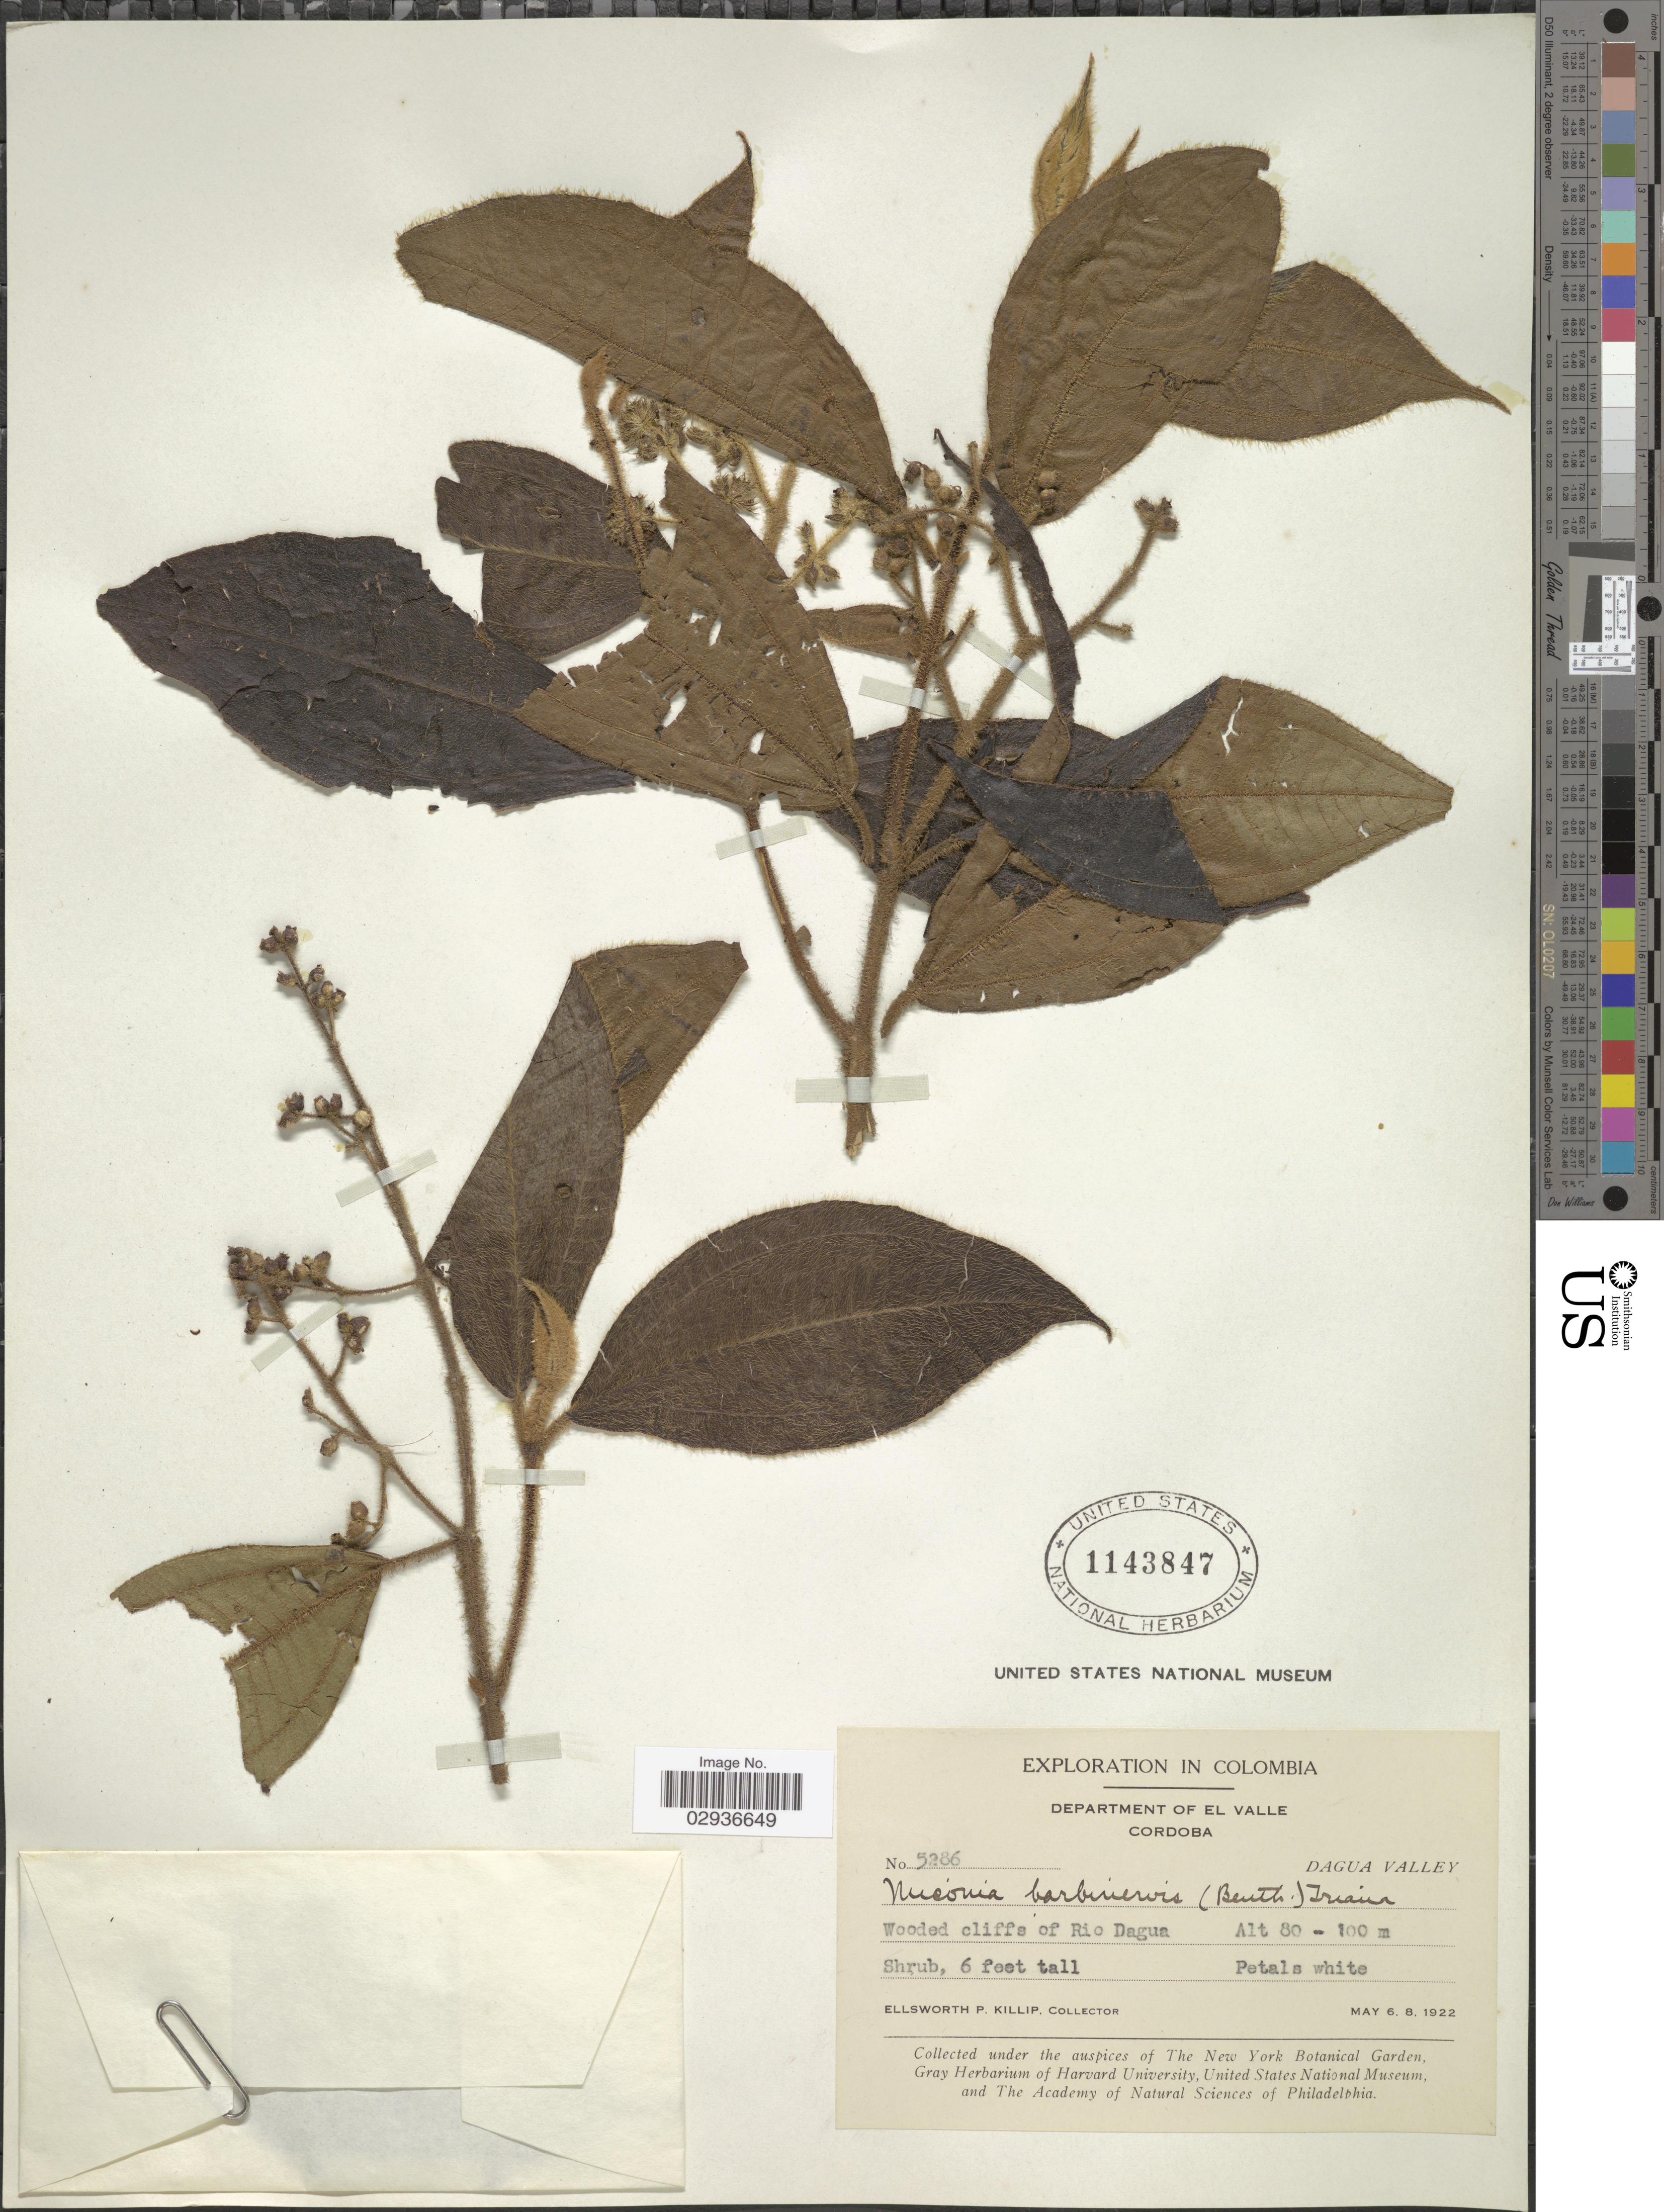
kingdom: Plantae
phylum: Tracheophyta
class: Magnoliopsida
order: Myrtales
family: Melastomataceae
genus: Miconia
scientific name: Miconia barbinervis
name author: (Benth.) Triana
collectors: E. P. Killip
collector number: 5286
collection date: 1922-05-06/1922-05-08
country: Colombia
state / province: Valle del Cauca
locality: Department of El Valle, Cordoba, Dagua Valley, Wooded cliffs of Rio Dagua.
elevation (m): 80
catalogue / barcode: US 1143847